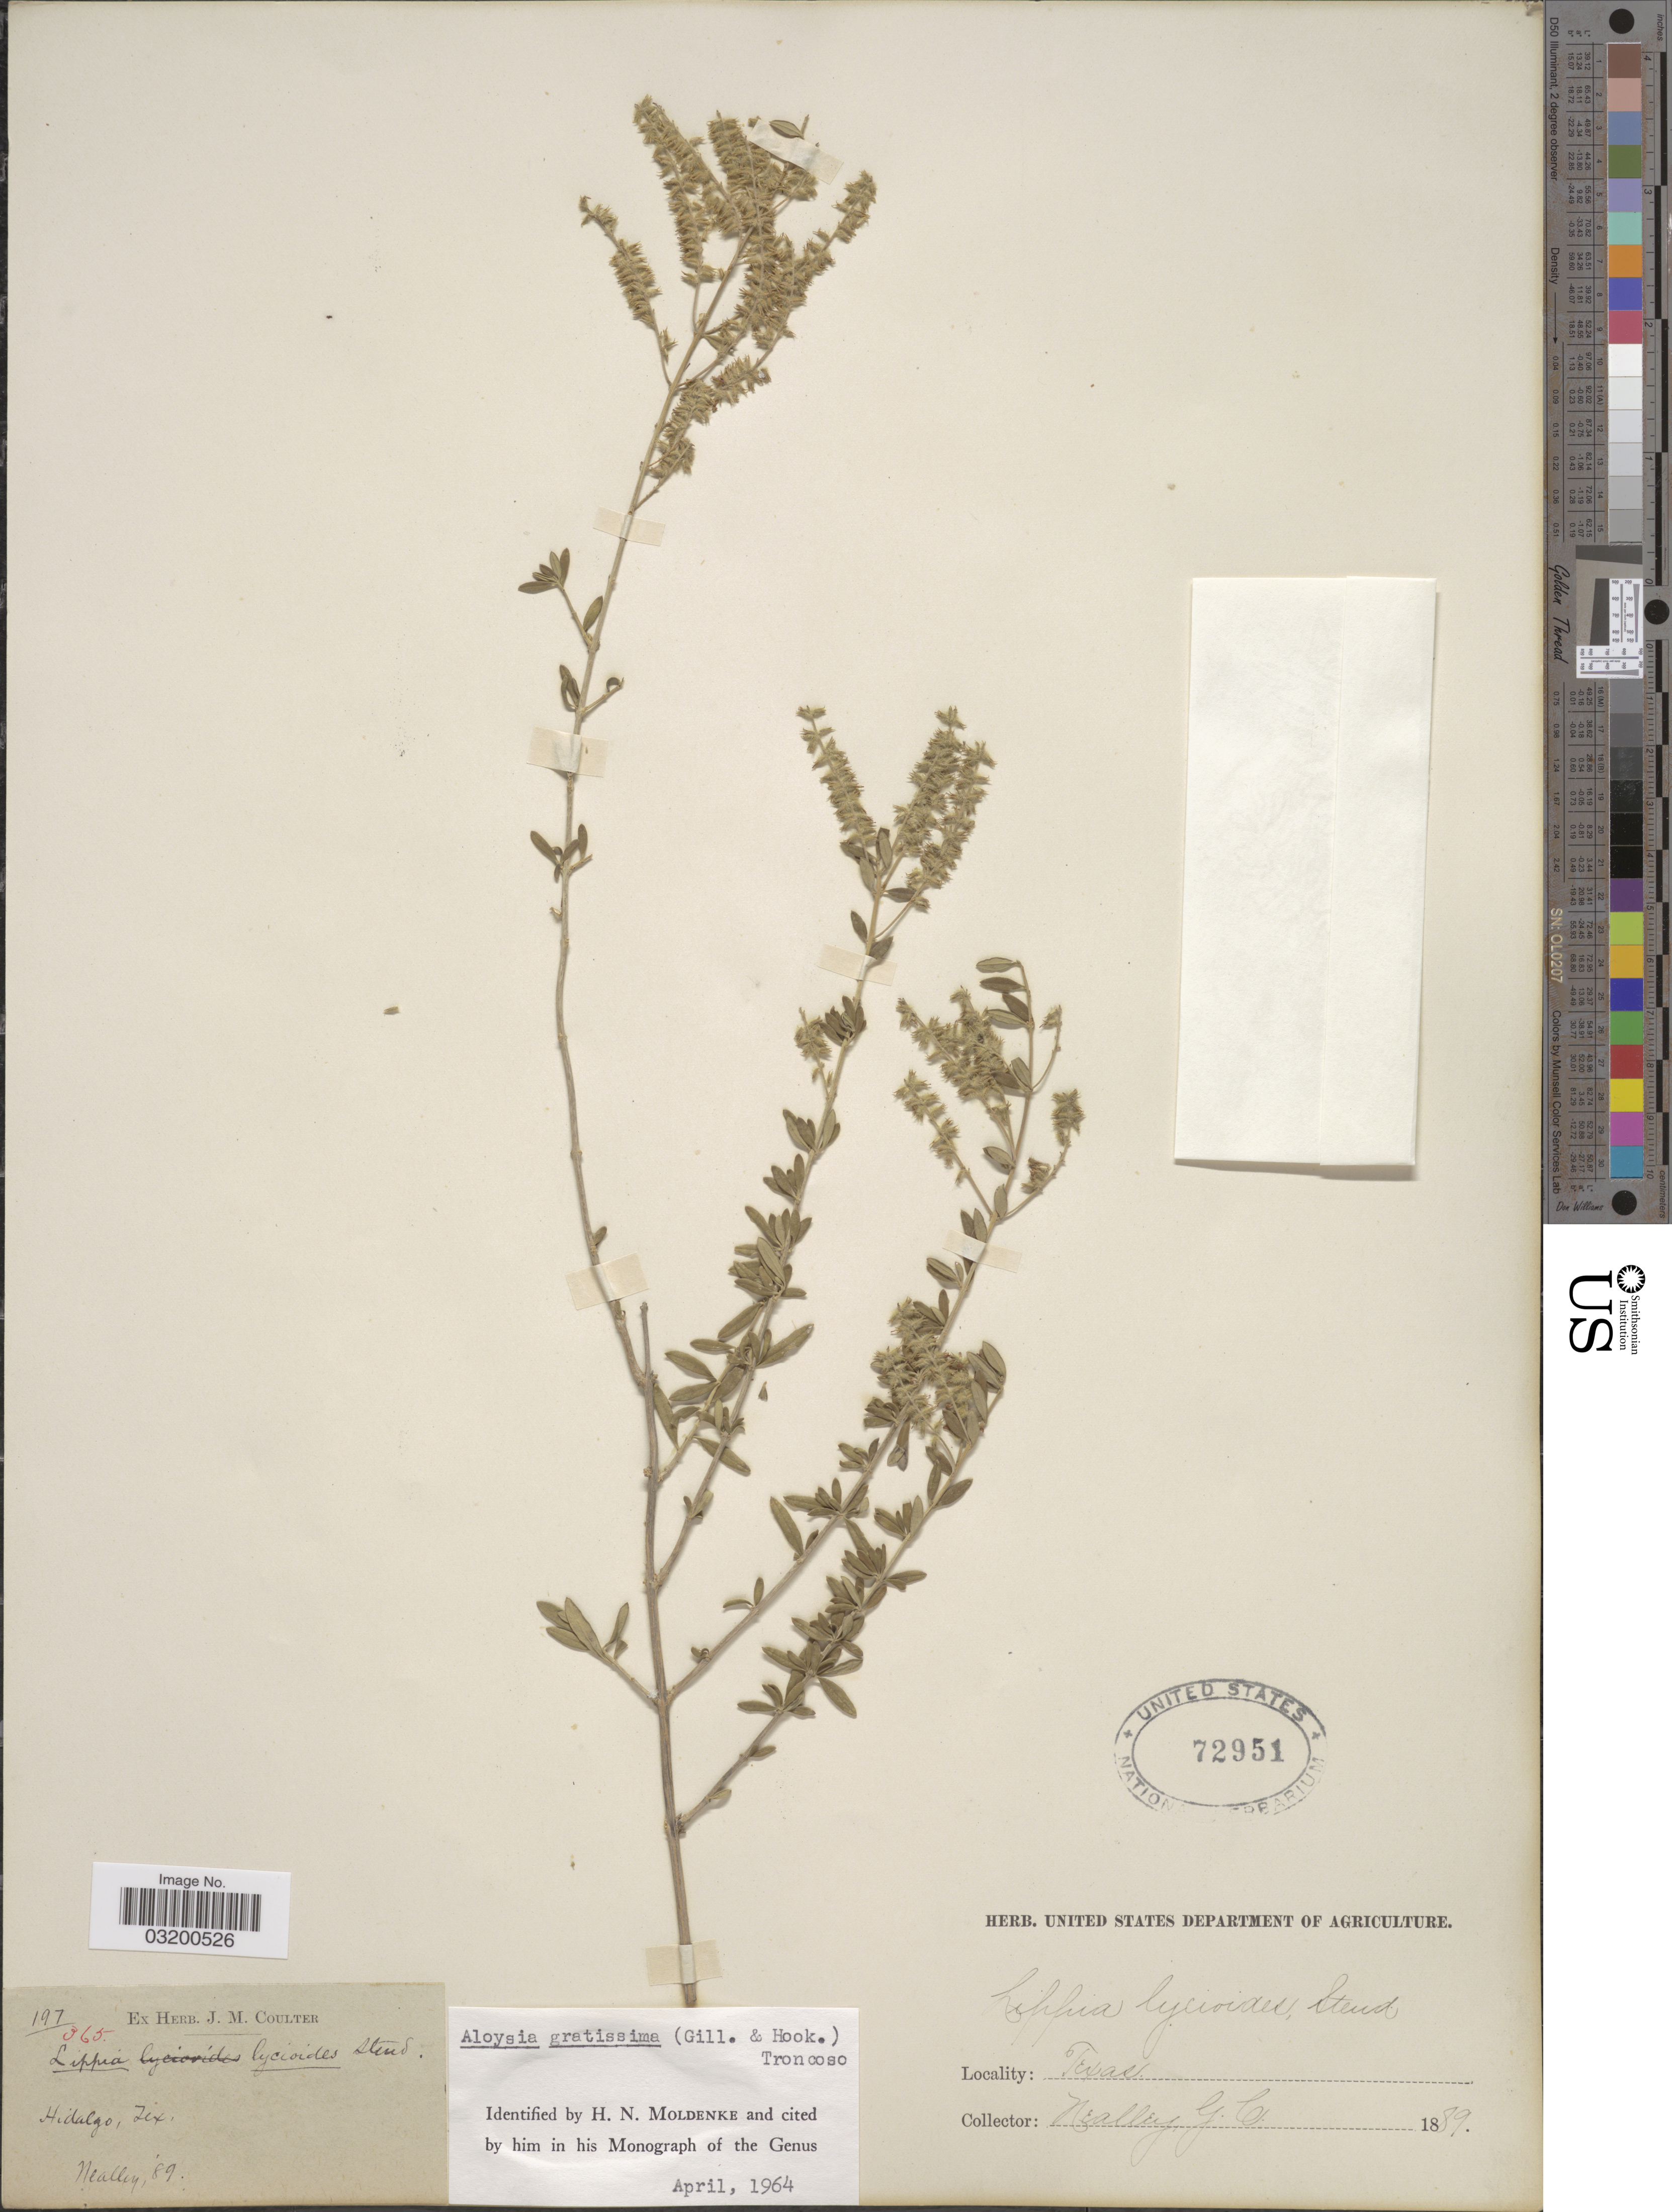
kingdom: Plantae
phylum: Tracheophyta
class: Magnoliopsida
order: Lamiales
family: Verbenaceae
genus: Aloysia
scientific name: Aloysia gratissima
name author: (Gillies & Hook.) Tronc.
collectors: G. C. Nealley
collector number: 197/365*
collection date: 1889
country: United States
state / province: Texas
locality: Hidalgo.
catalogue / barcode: US 72951